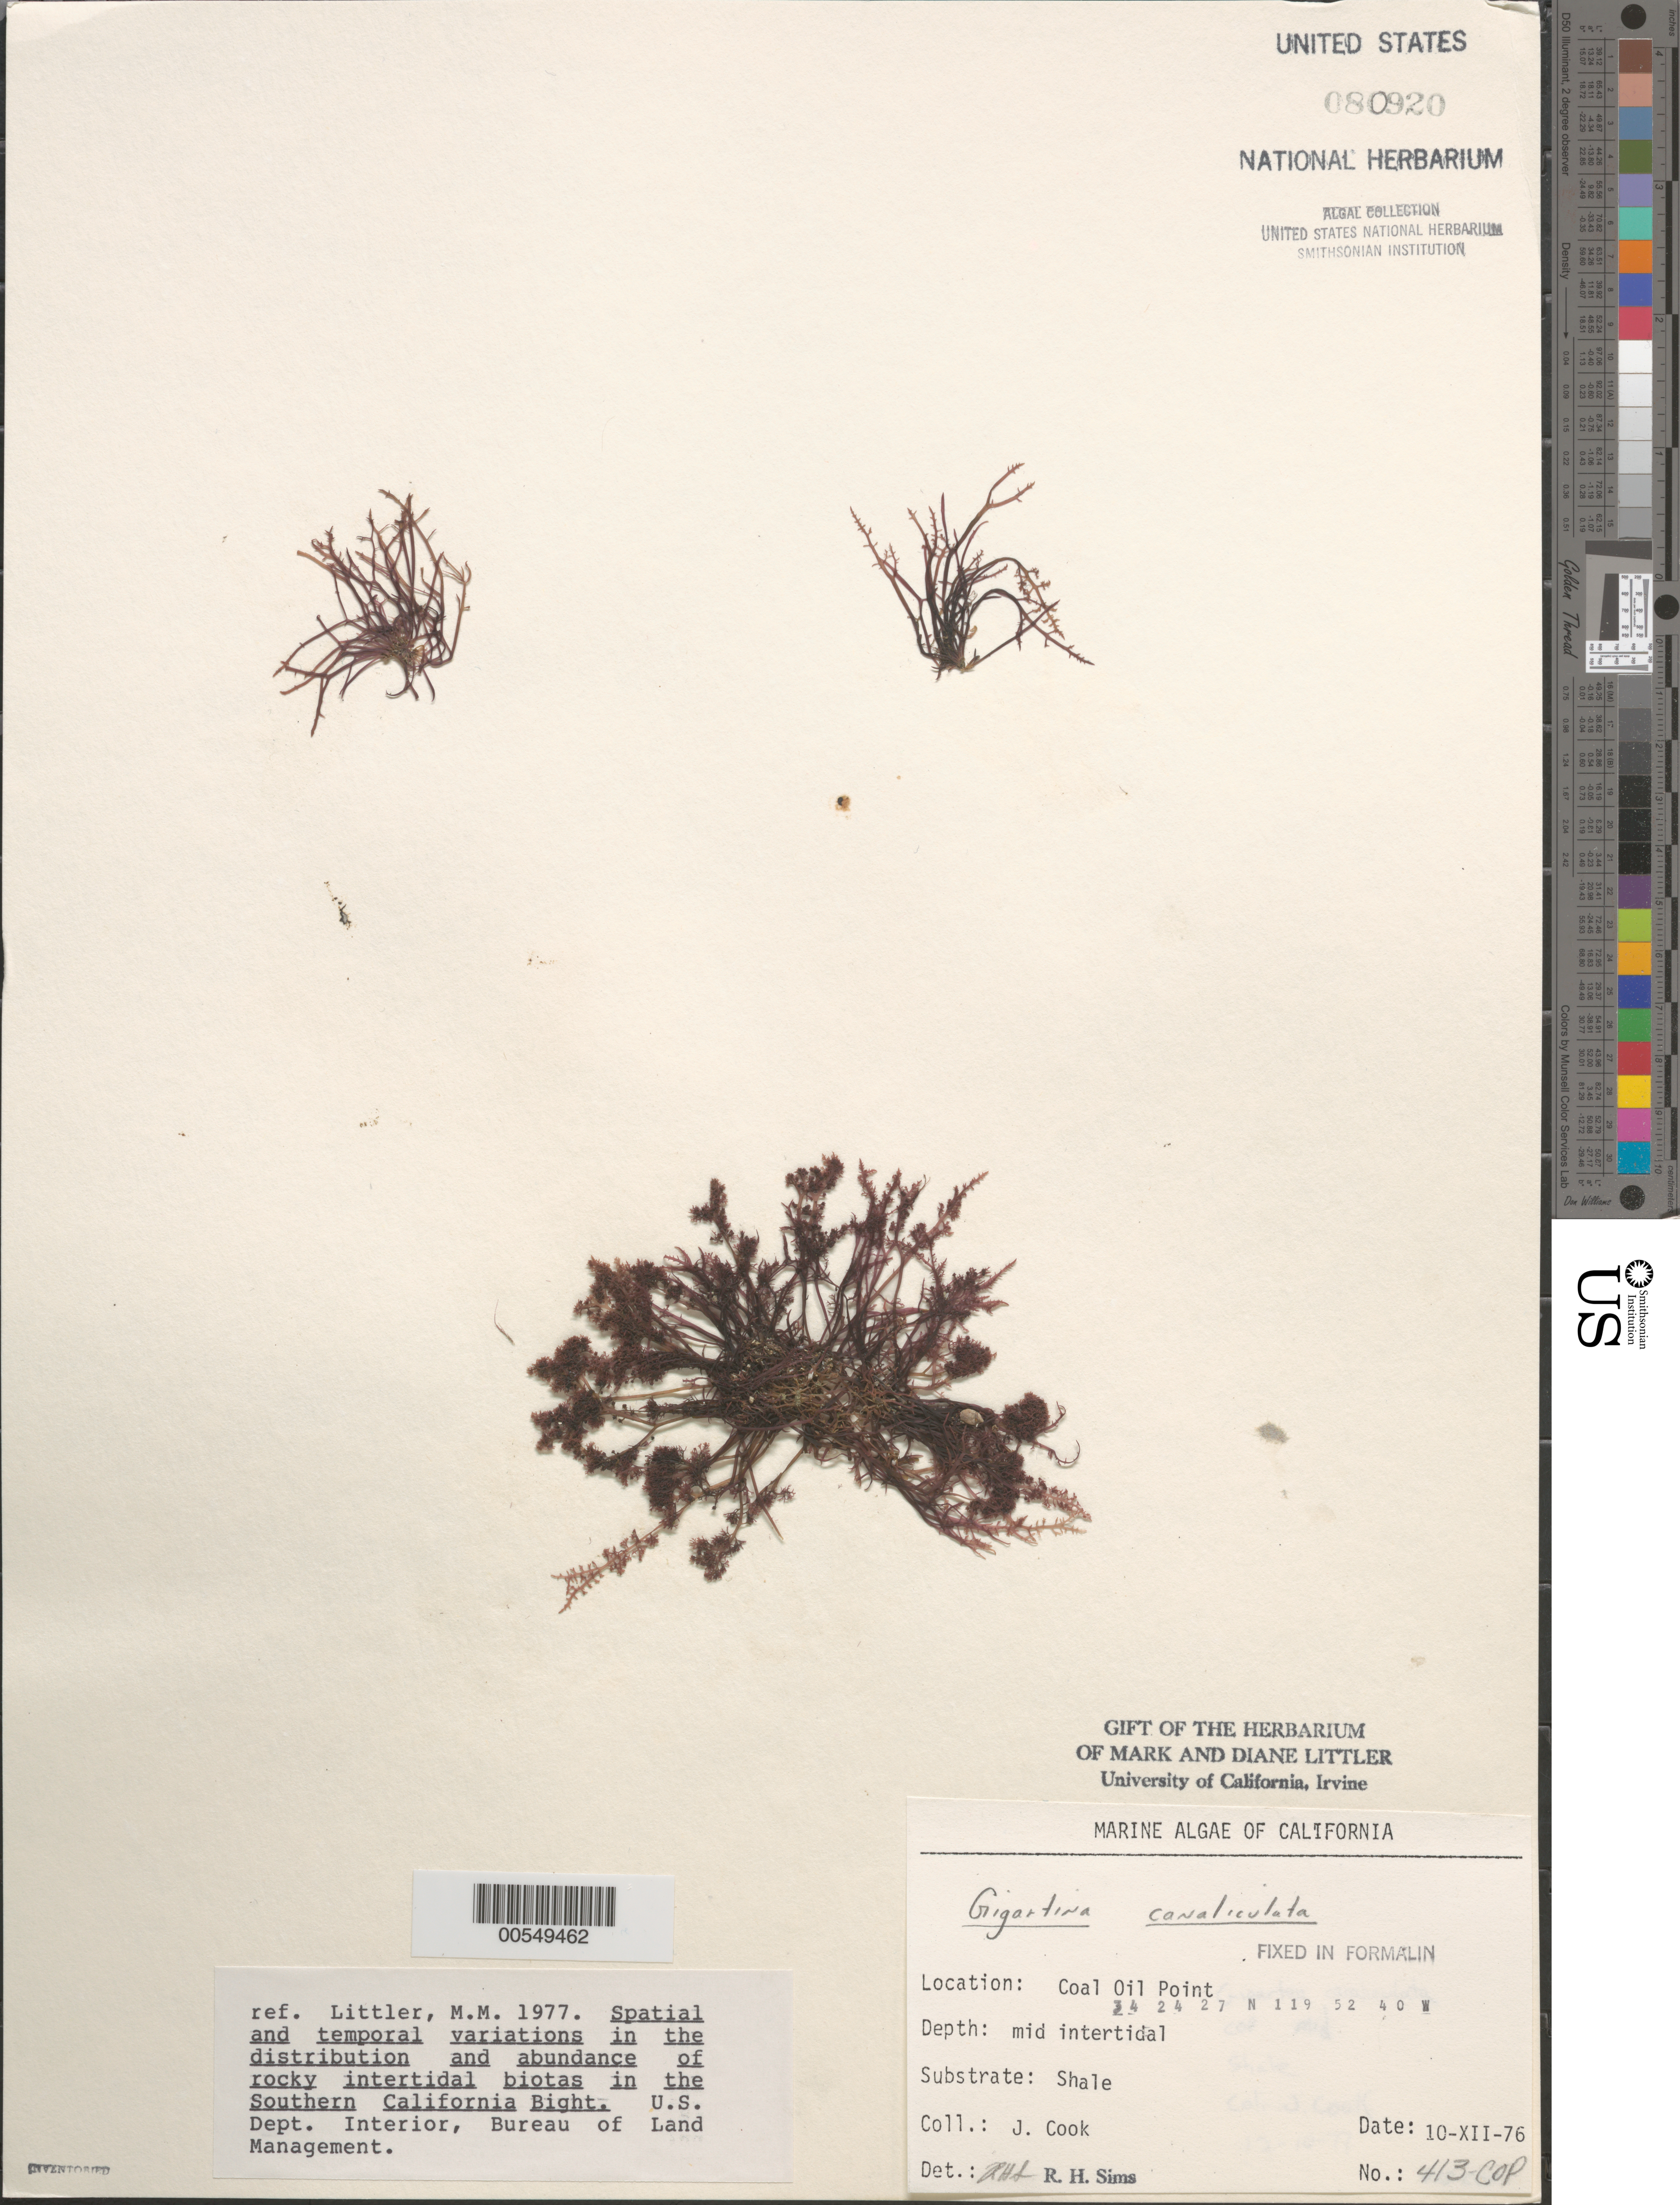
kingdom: Plantae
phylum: Rhodophyta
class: Florideophyceae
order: Gigartinales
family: Gigartinaceae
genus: Chondracanthus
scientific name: Chondracanthus canaliculatus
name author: (Harv.) Guiry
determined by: Algae name updating Project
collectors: J. Cook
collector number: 413-cop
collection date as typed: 10 Dec 1976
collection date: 1976-12-10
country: United States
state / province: California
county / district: Santa Barbara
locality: Coal Oil Point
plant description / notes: BLM-SOCALBIGHT Rocky Intertidal Survey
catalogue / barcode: US 80920